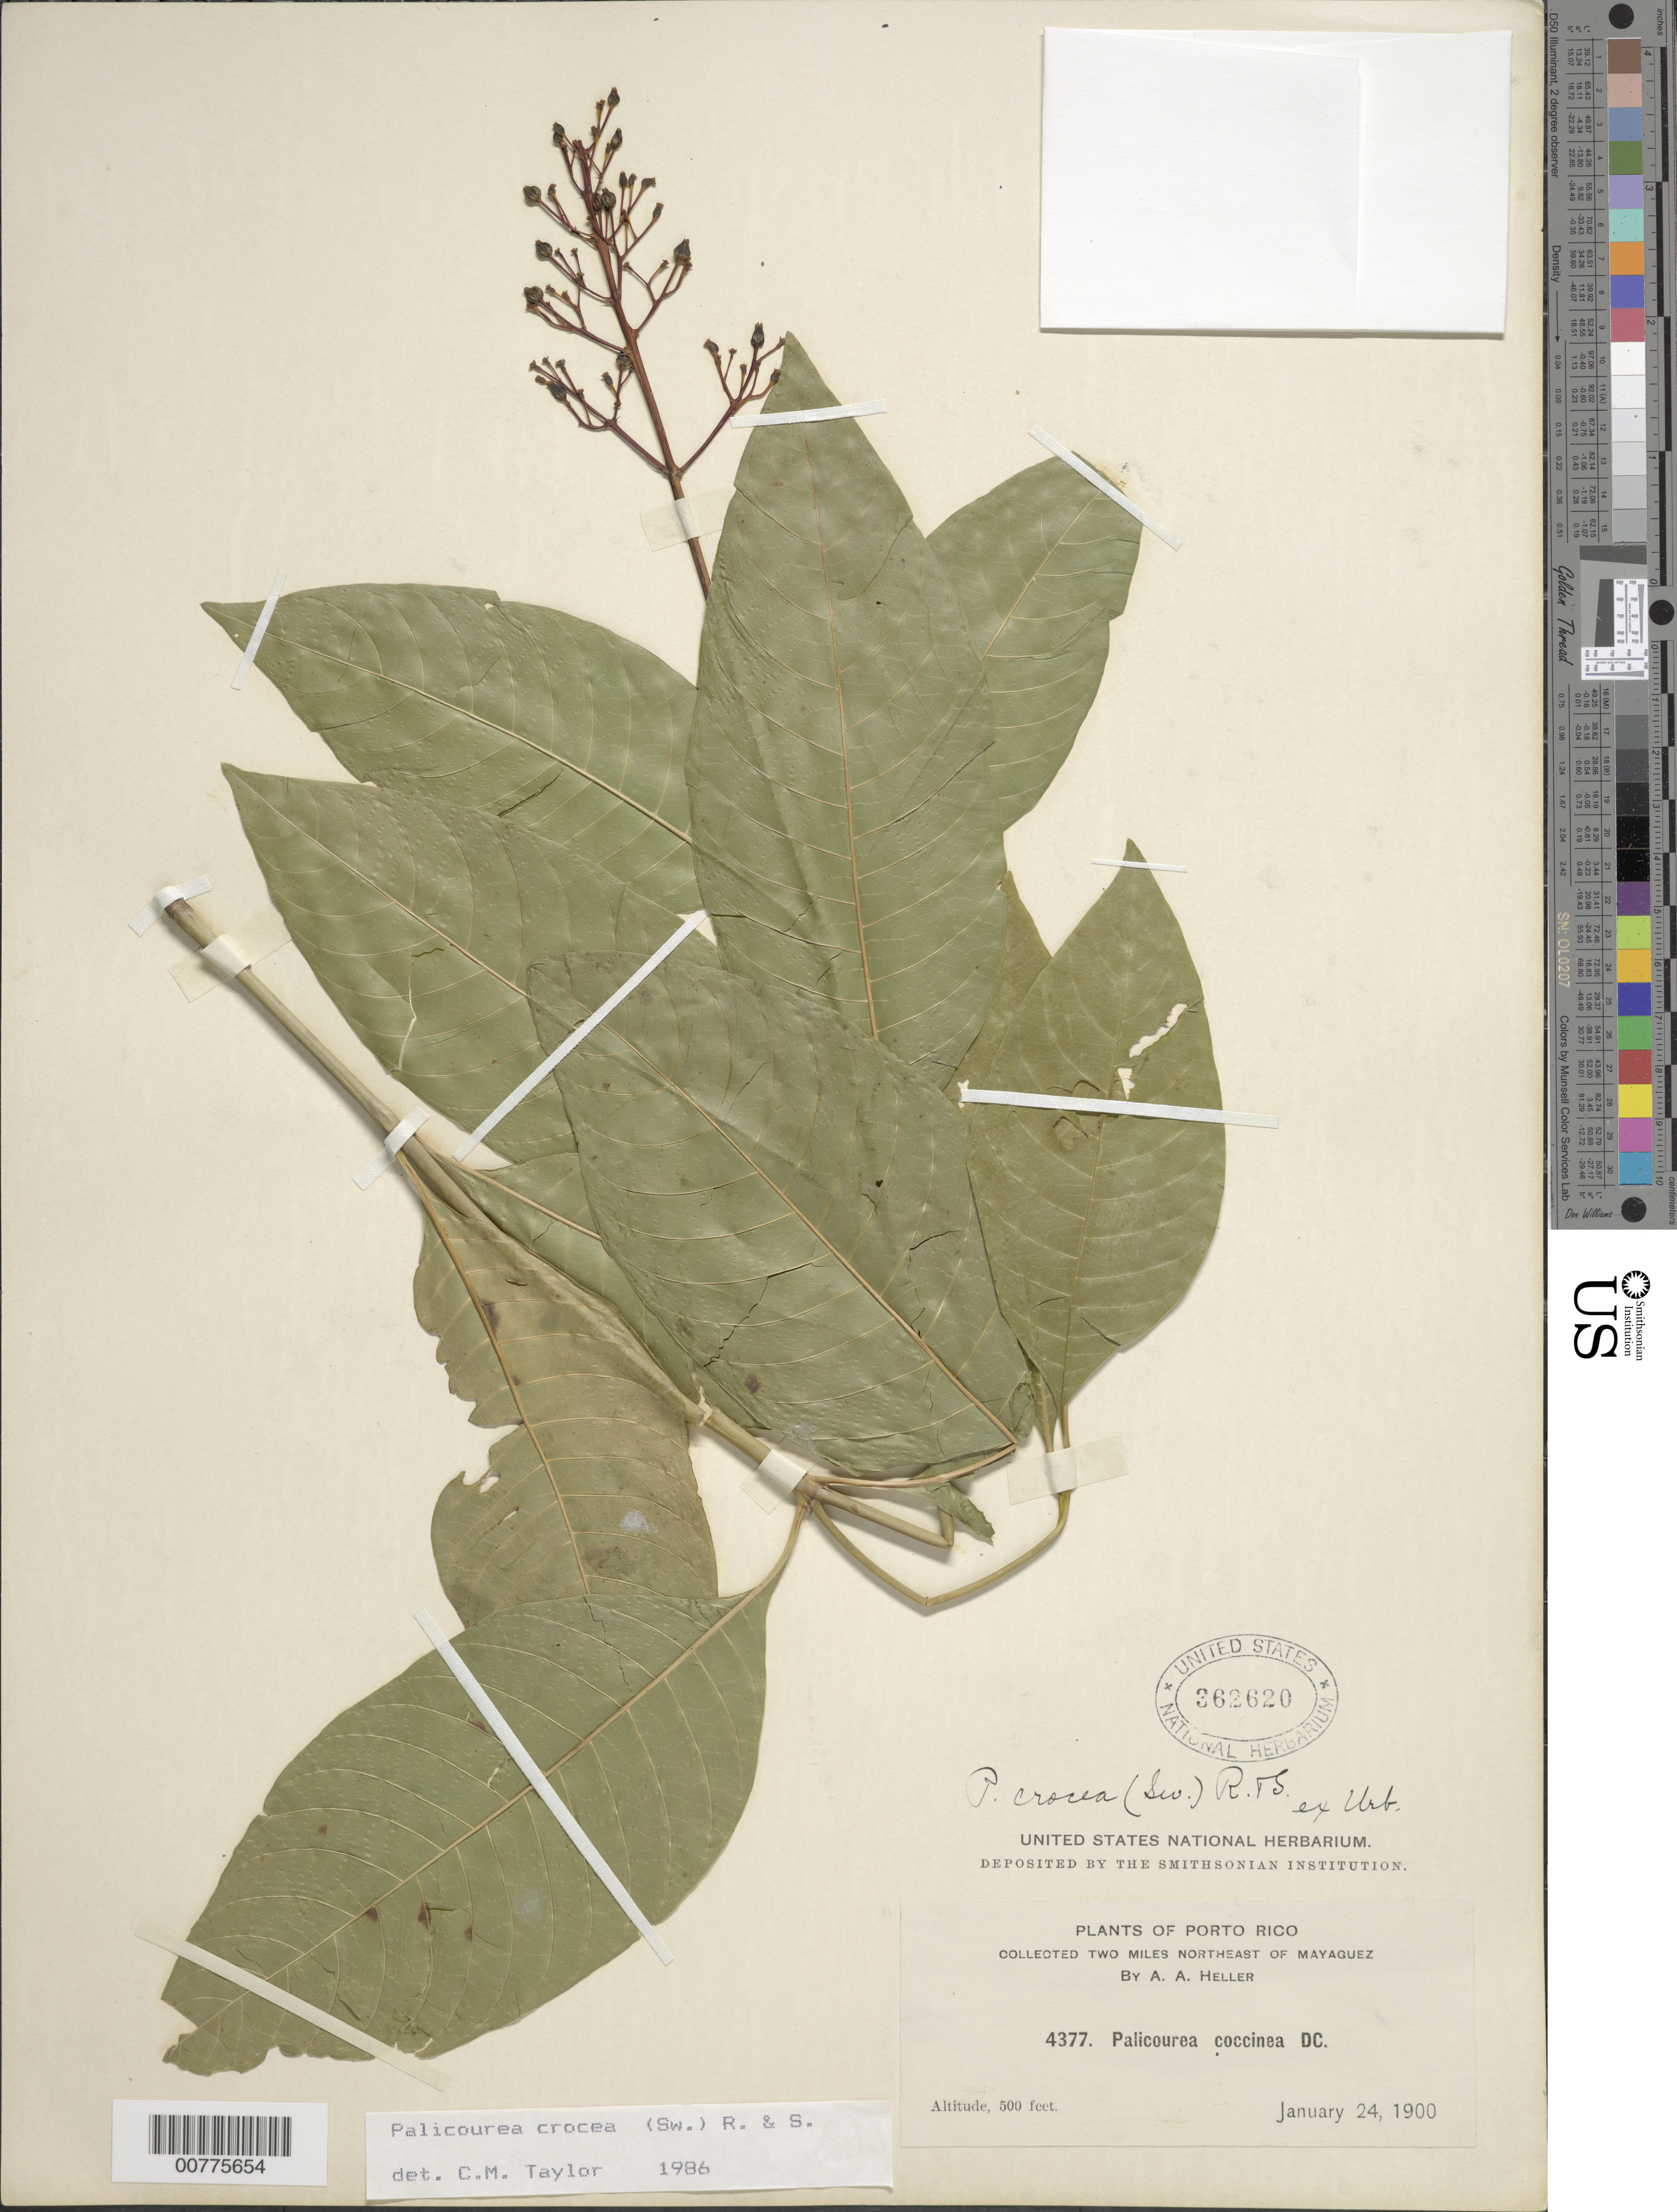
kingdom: Plantae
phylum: Tracheophyta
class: Magnoliopsida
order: Gentianales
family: Rubiaceae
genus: Palicourea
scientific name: Palicourea crocea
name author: (Sw.) Schult.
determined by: Taylor, Charlotte M.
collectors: A. A. Heller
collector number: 4377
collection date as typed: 24 Jan 1900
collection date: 1900-01-24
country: Puerto Rico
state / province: Mayagüez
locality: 2 mi northeast of Mayagüez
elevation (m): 152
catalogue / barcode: US 362620